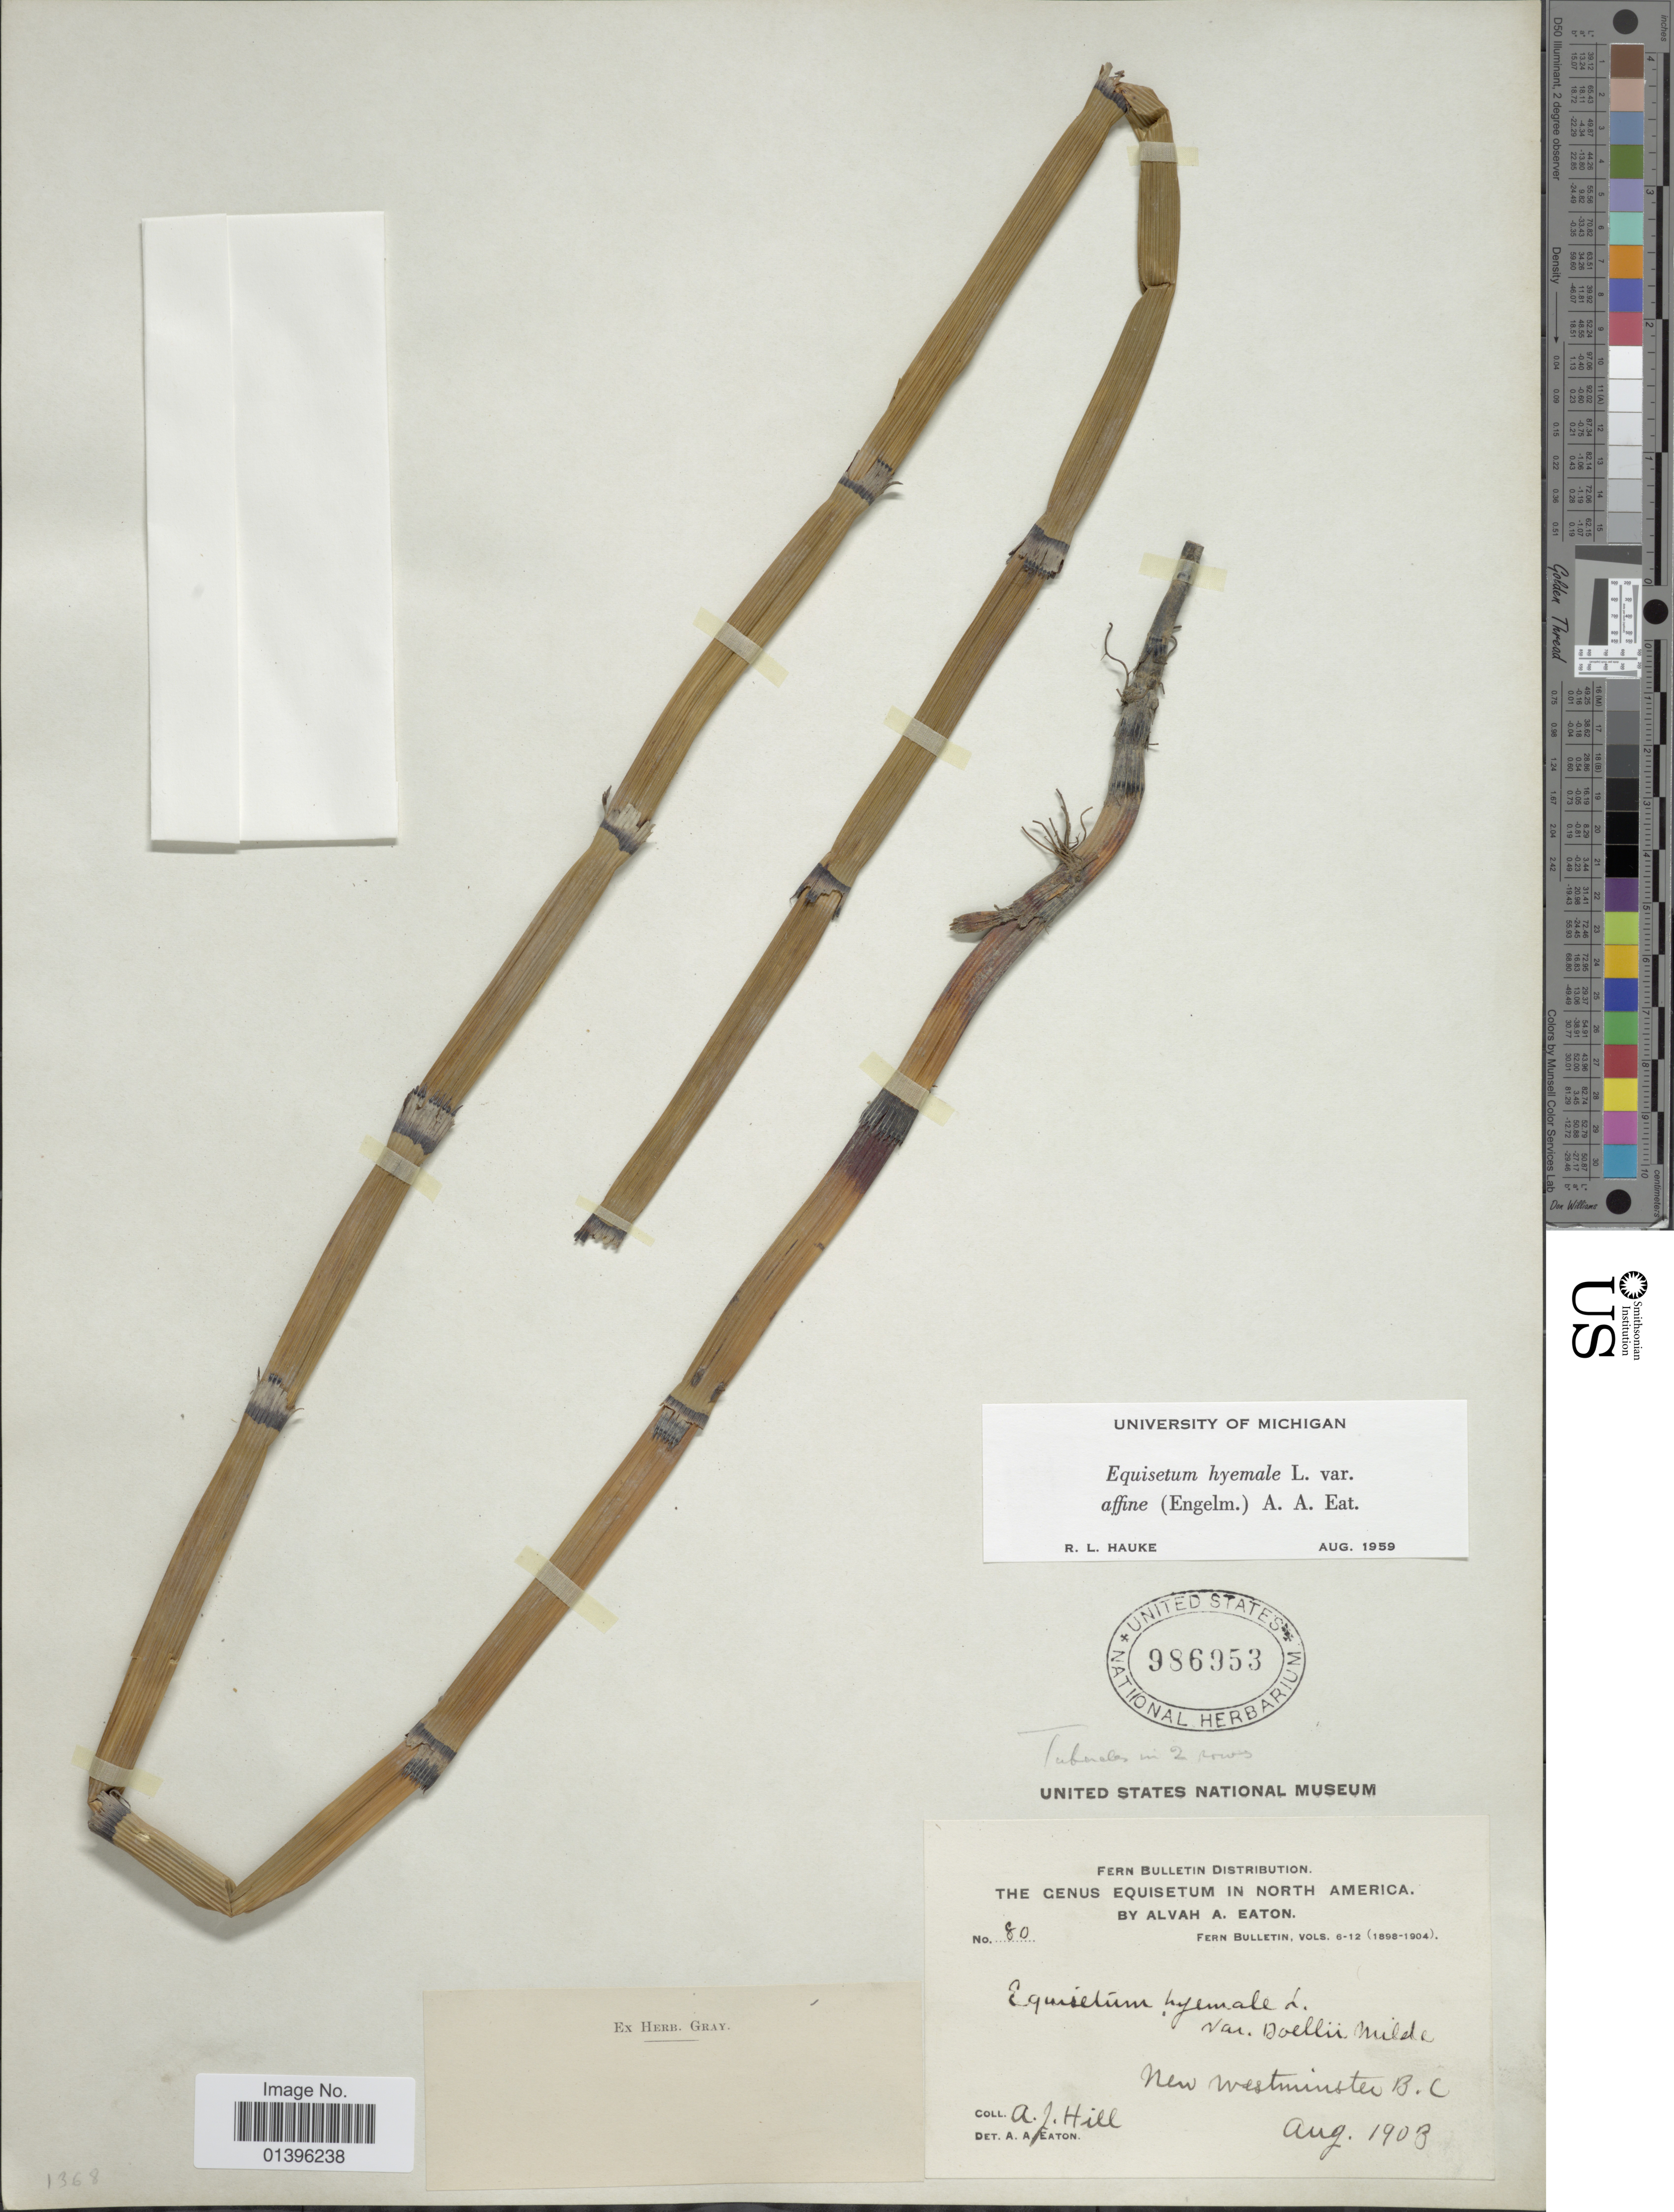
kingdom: Plantae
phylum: Tracheophyta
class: Polypodiopsida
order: Equisetales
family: Equisetaceae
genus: Equisetum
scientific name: Equisetum hyemale var. affine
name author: (Engelm.) A.A. Eaton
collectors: A. Hill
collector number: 80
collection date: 1903-08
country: Canada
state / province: British Columbia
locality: New Westminster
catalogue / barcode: US 986953